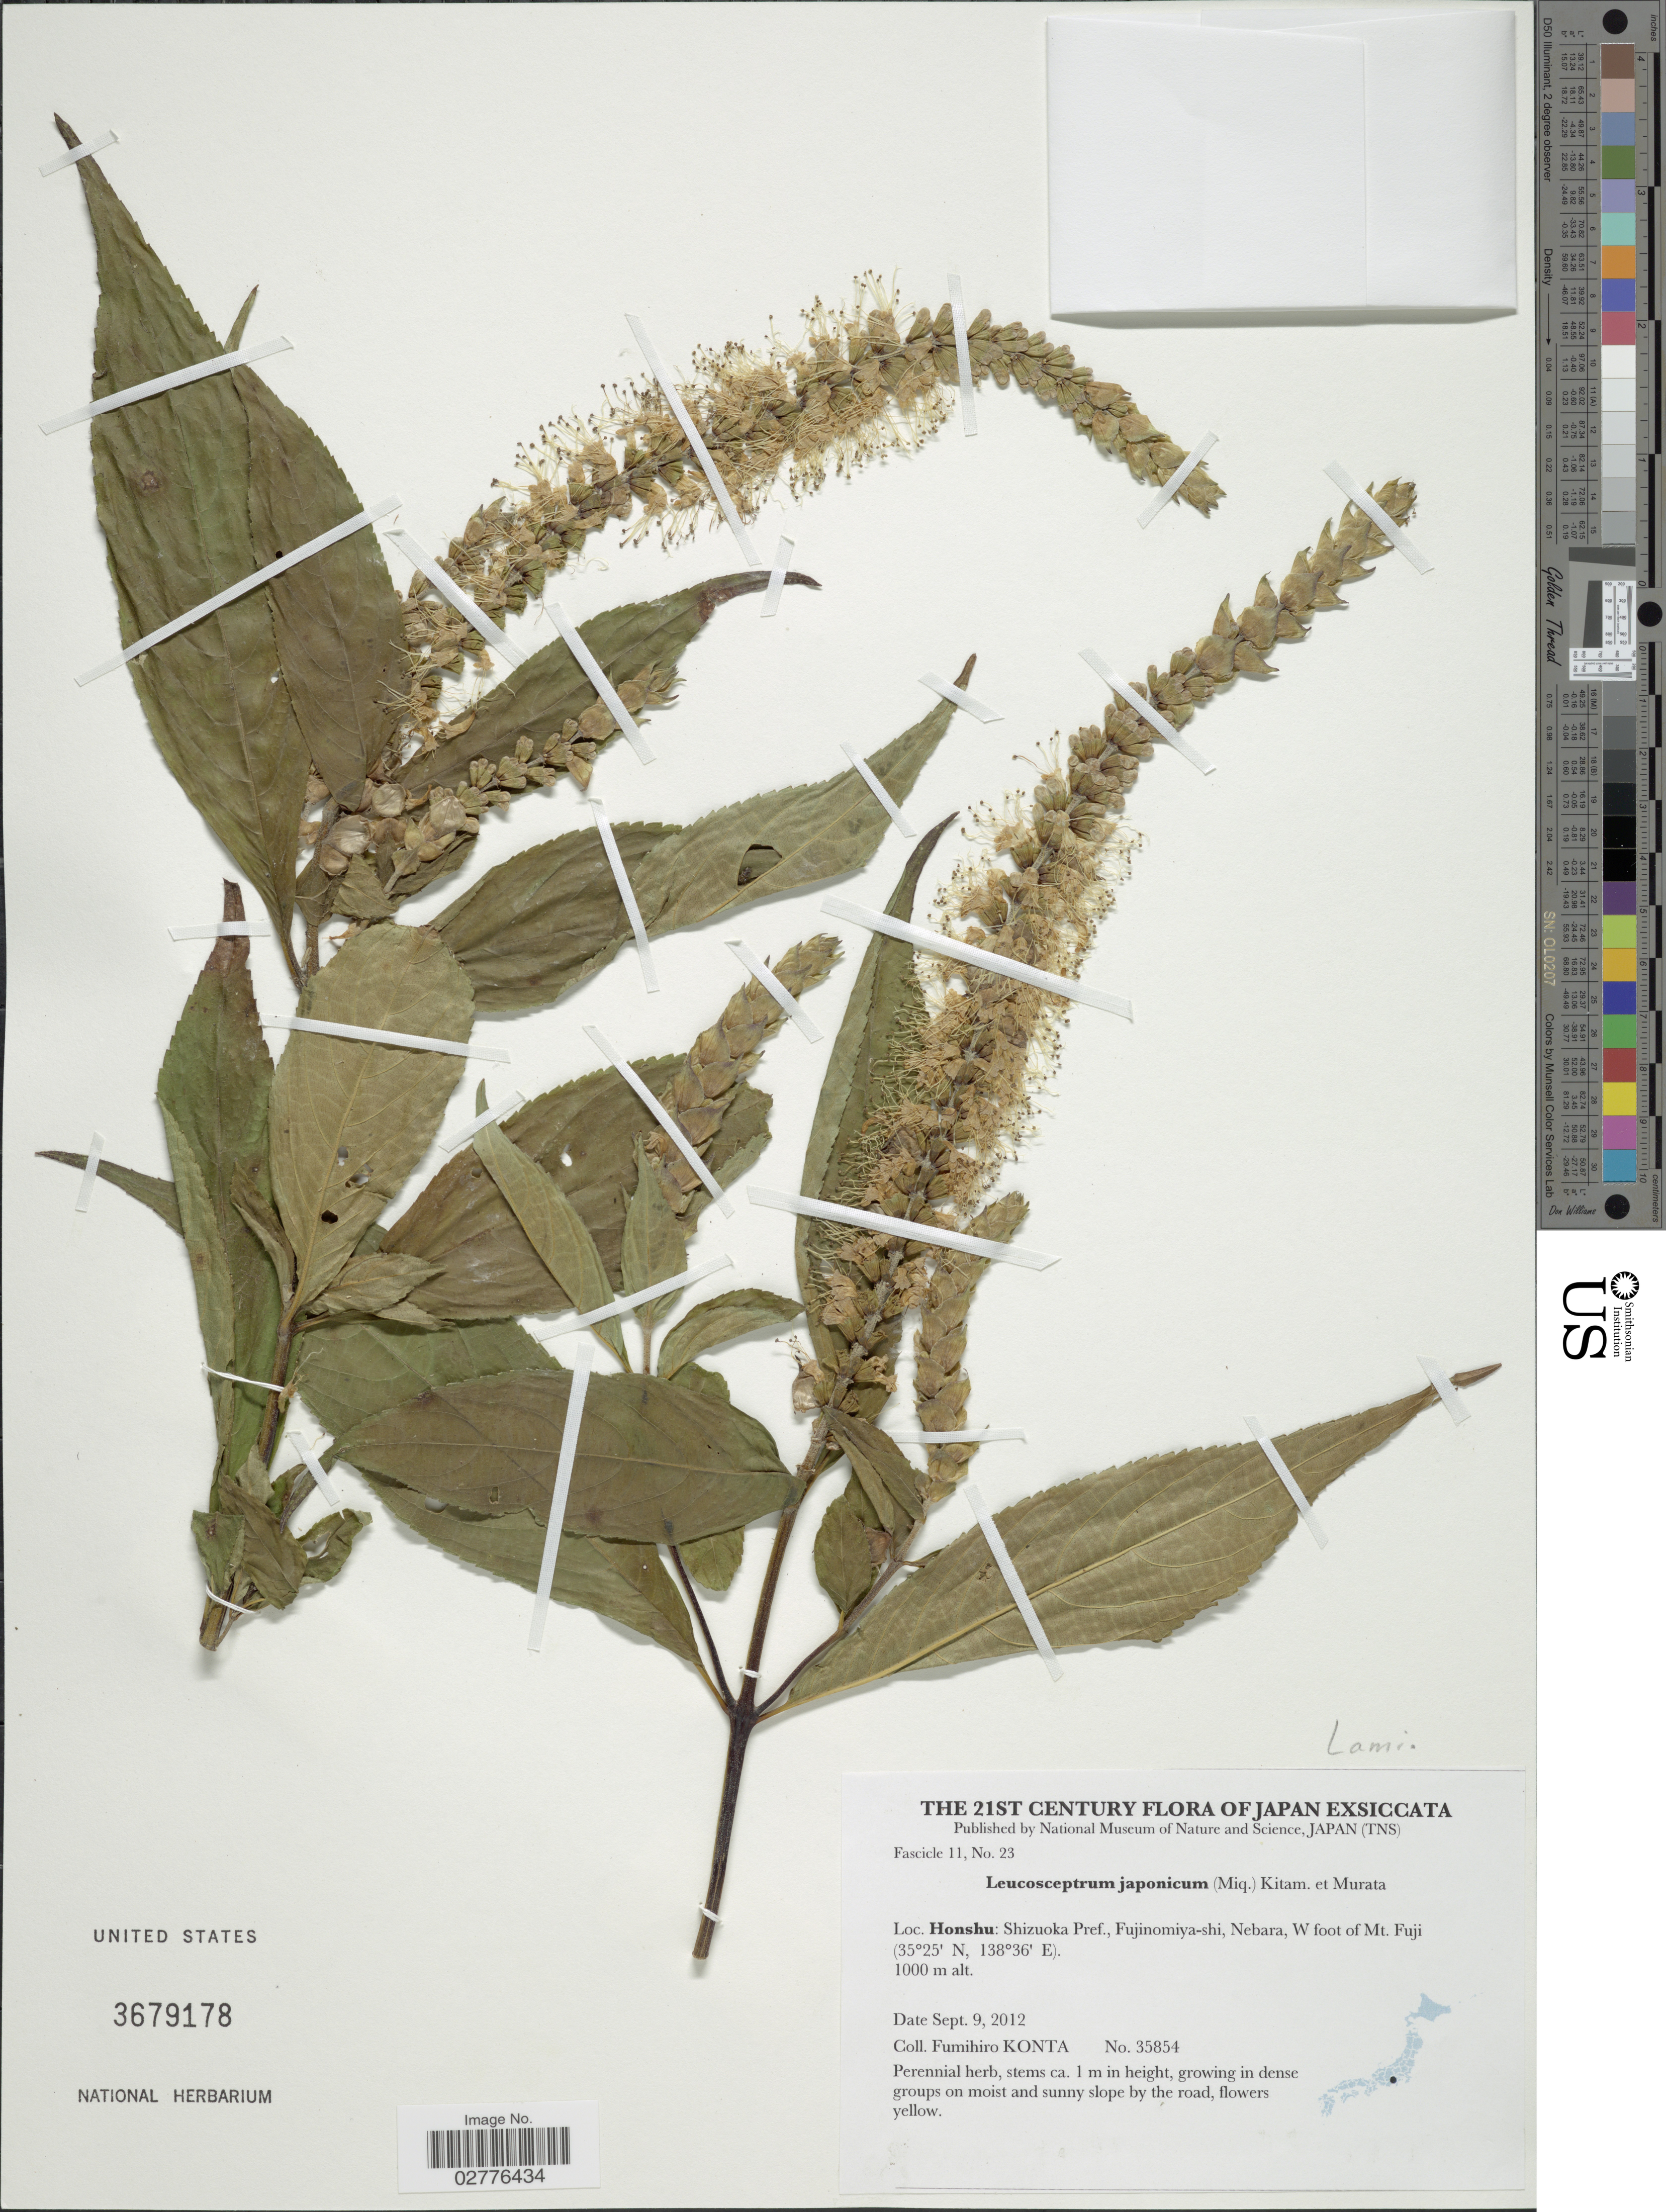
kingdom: Plantae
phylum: Tracheophyta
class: Magnoliopsida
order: Lamiales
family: Lamiaceae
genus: Leucosceptrum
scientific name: Leucosceptrum japonicum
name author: (Miq.) Kitam. & Murata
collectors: F. Konta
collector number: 35854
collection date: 2012-09-09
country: Japan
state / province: Sizuoka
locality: Honshu: Shizuoka Pref., Fujinomiya-shi, Nebara, W foot of Mt. Fuji.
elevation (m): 1000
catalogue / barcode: US 3679178